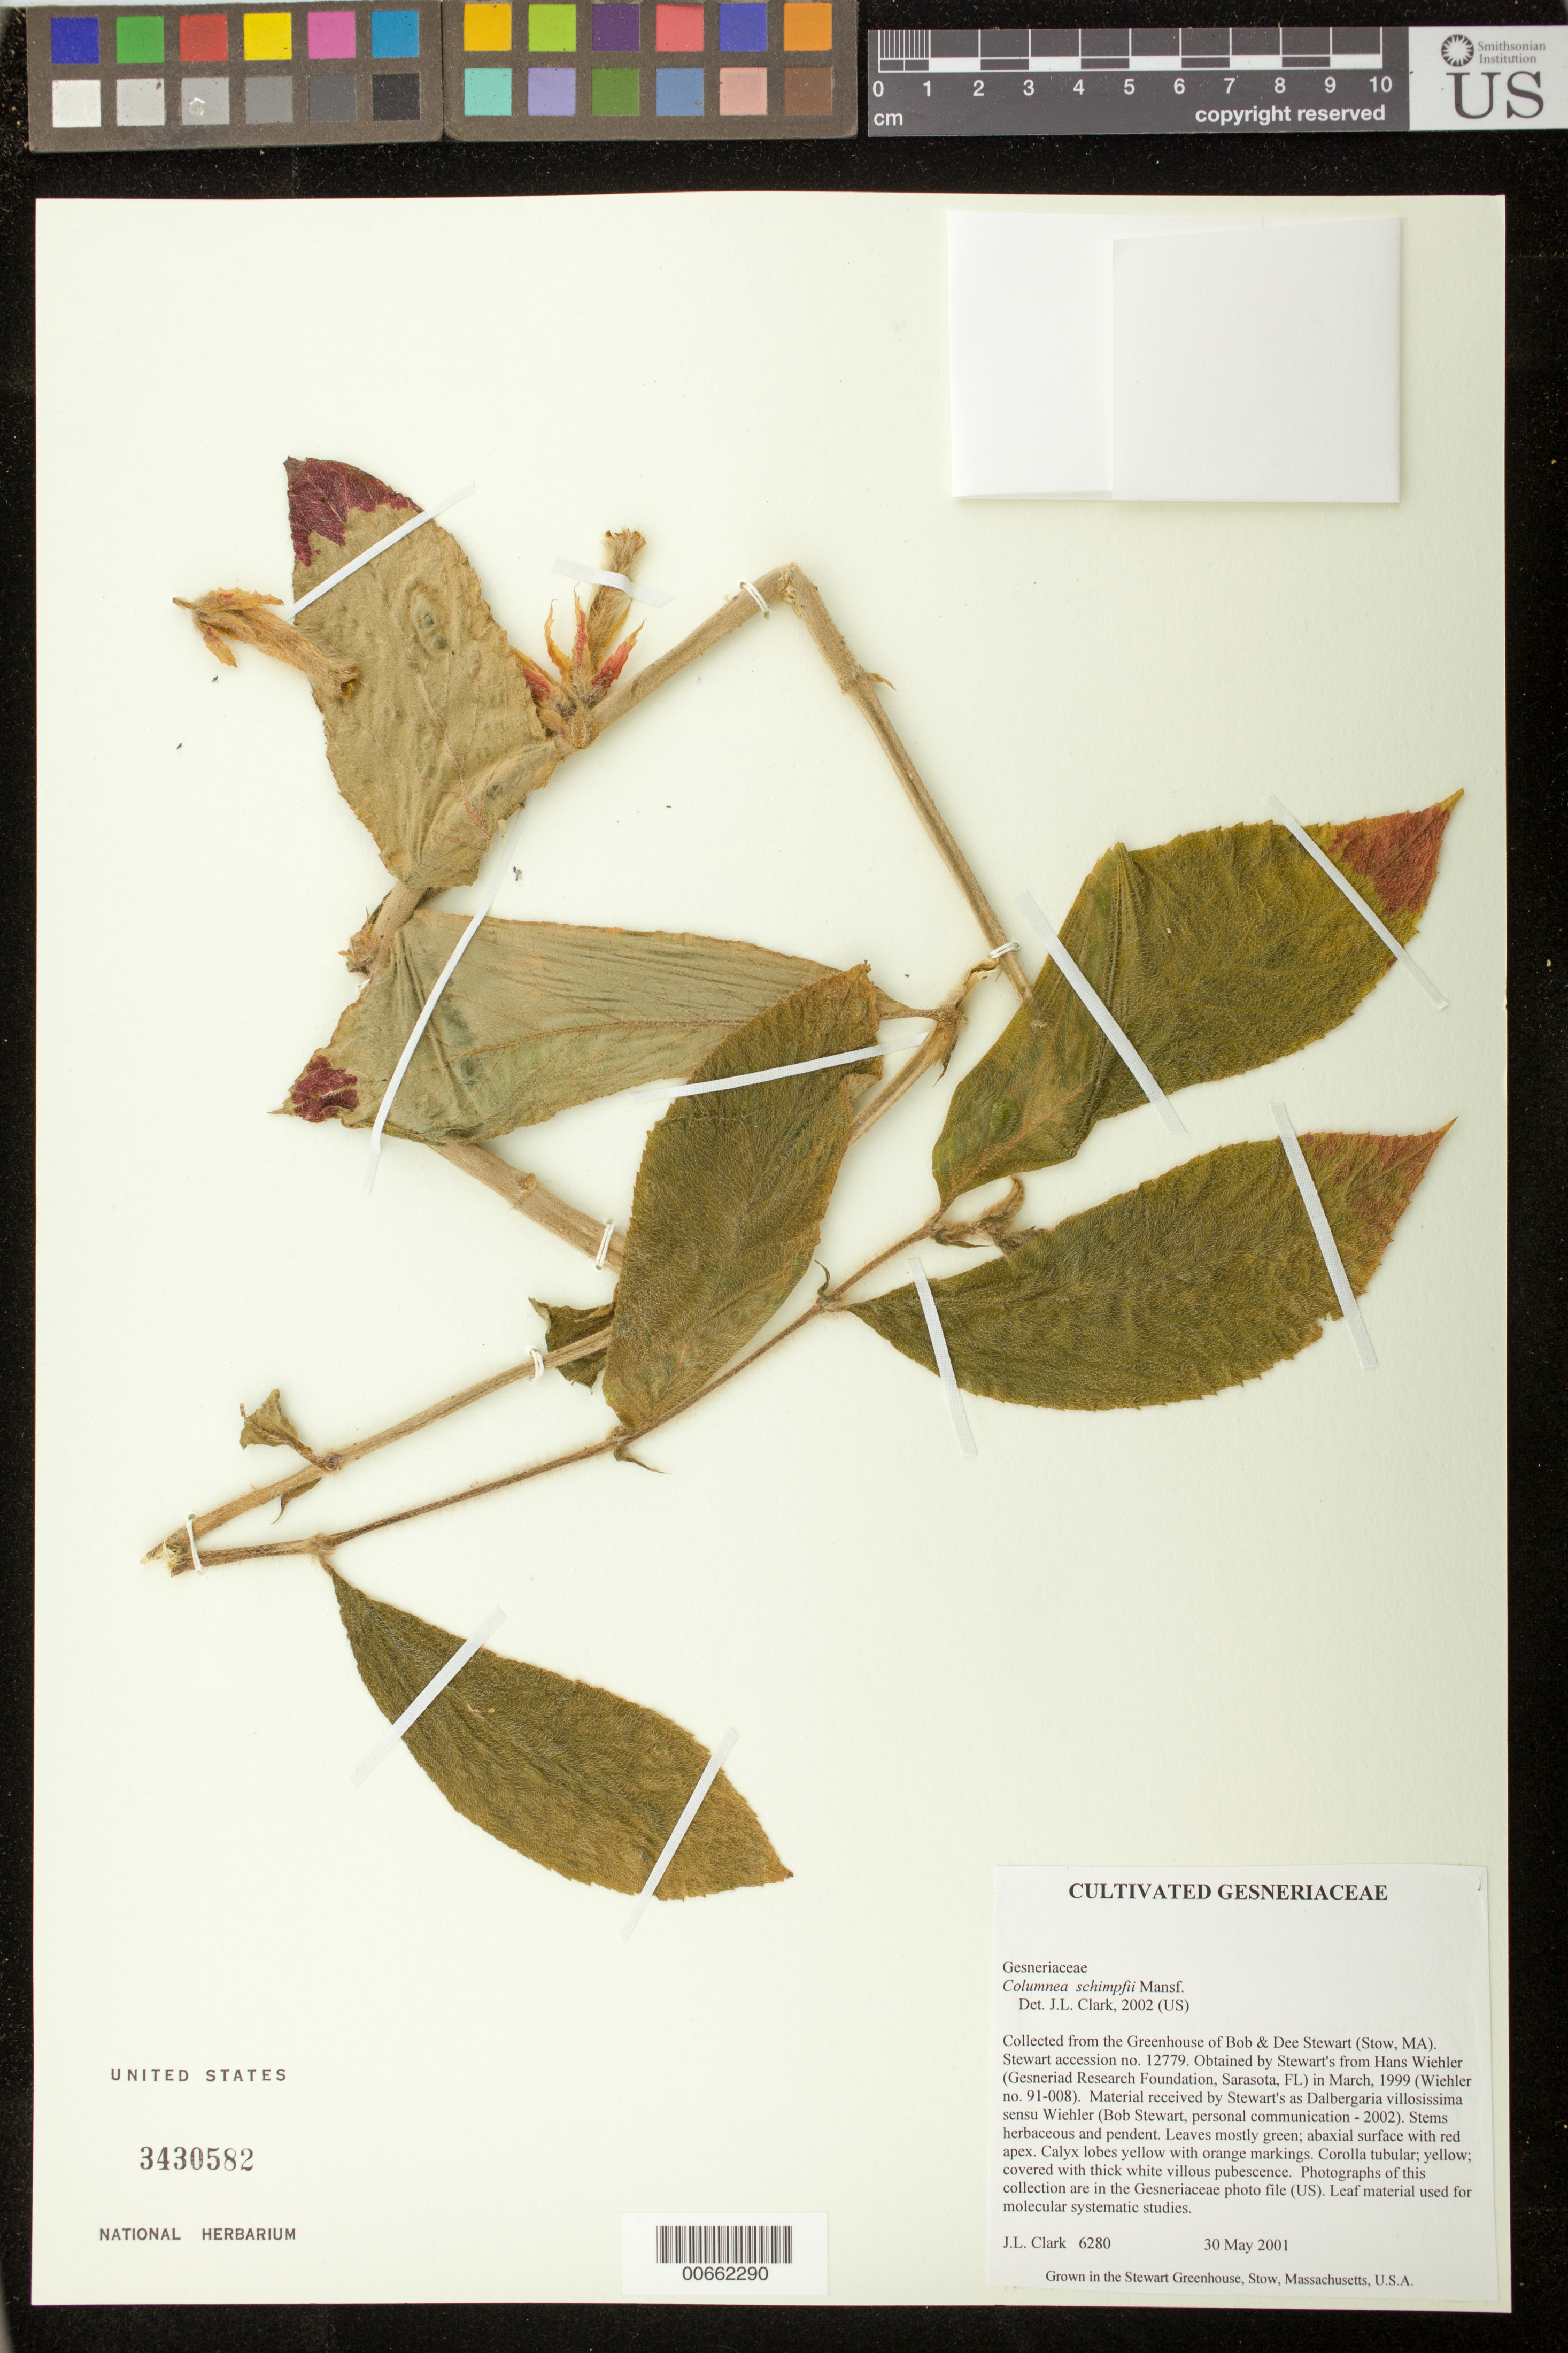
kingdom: Plantae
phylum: Tracheophyta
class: Magnoliopsida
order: Lamiales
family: Gesneriaceae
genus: Columnea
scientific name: Columnea schimpffii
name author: Mansf.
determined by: Clark, J. L., (SEL), The Marie Selby Botanical Garden (UNITED STATES)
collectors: J. L. Clark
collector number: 6280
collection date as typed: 30 May 2001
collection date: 2001-05-30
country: United States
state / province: Massachusetts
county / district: Lamoille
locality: Grown in the Stewart Greenhouse, Stow, Massachusetts, U.S.A.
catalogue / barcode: US 3430582